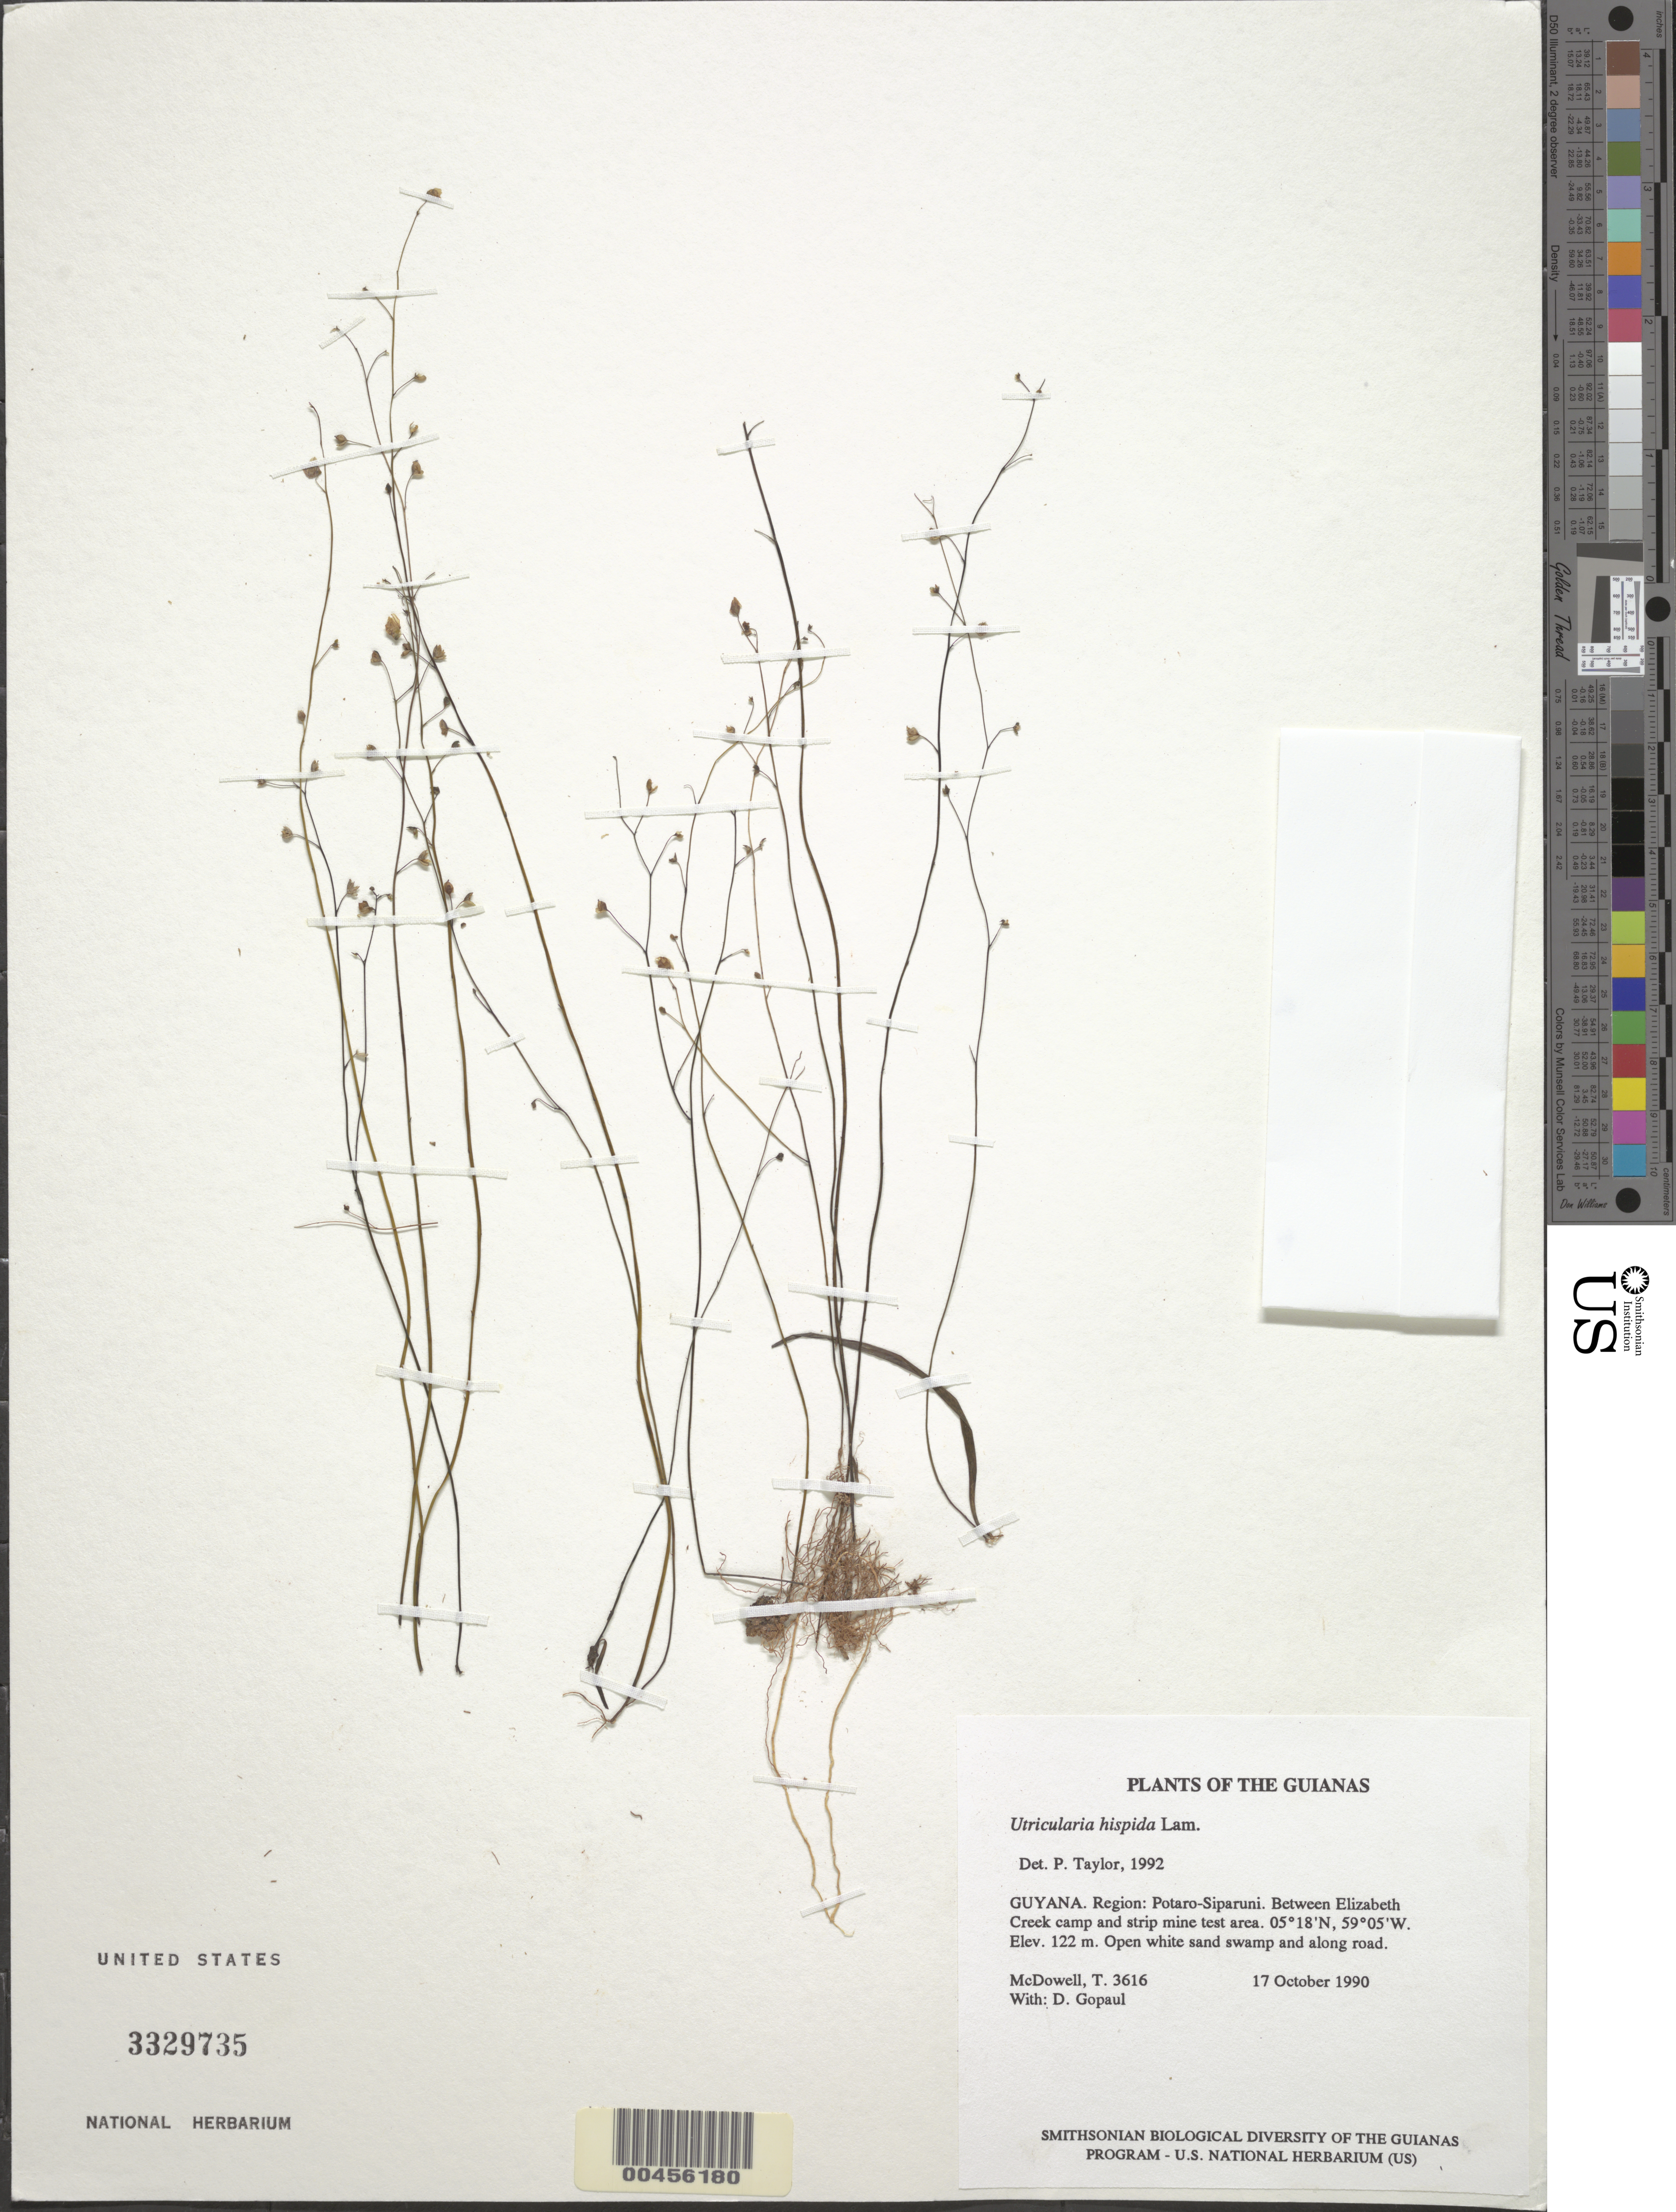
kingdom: Plantae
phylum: Tracheophyta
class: Magnoliopsida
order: Lamiales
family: Lentibulariaceae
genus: Utricularia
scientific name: Utricularia hispida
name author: Lam.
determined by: Taylor, P.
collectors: T. McDowell & D. Gopaul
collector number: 3616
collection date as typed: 17 October 1990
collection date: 1990-10-17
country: Guyana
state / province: Potaro-Siparuni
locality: Between Elizabeth Creek camp and strip mine test area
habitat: Open white sand swamp and along road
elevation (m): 122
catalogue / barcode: US 3329735